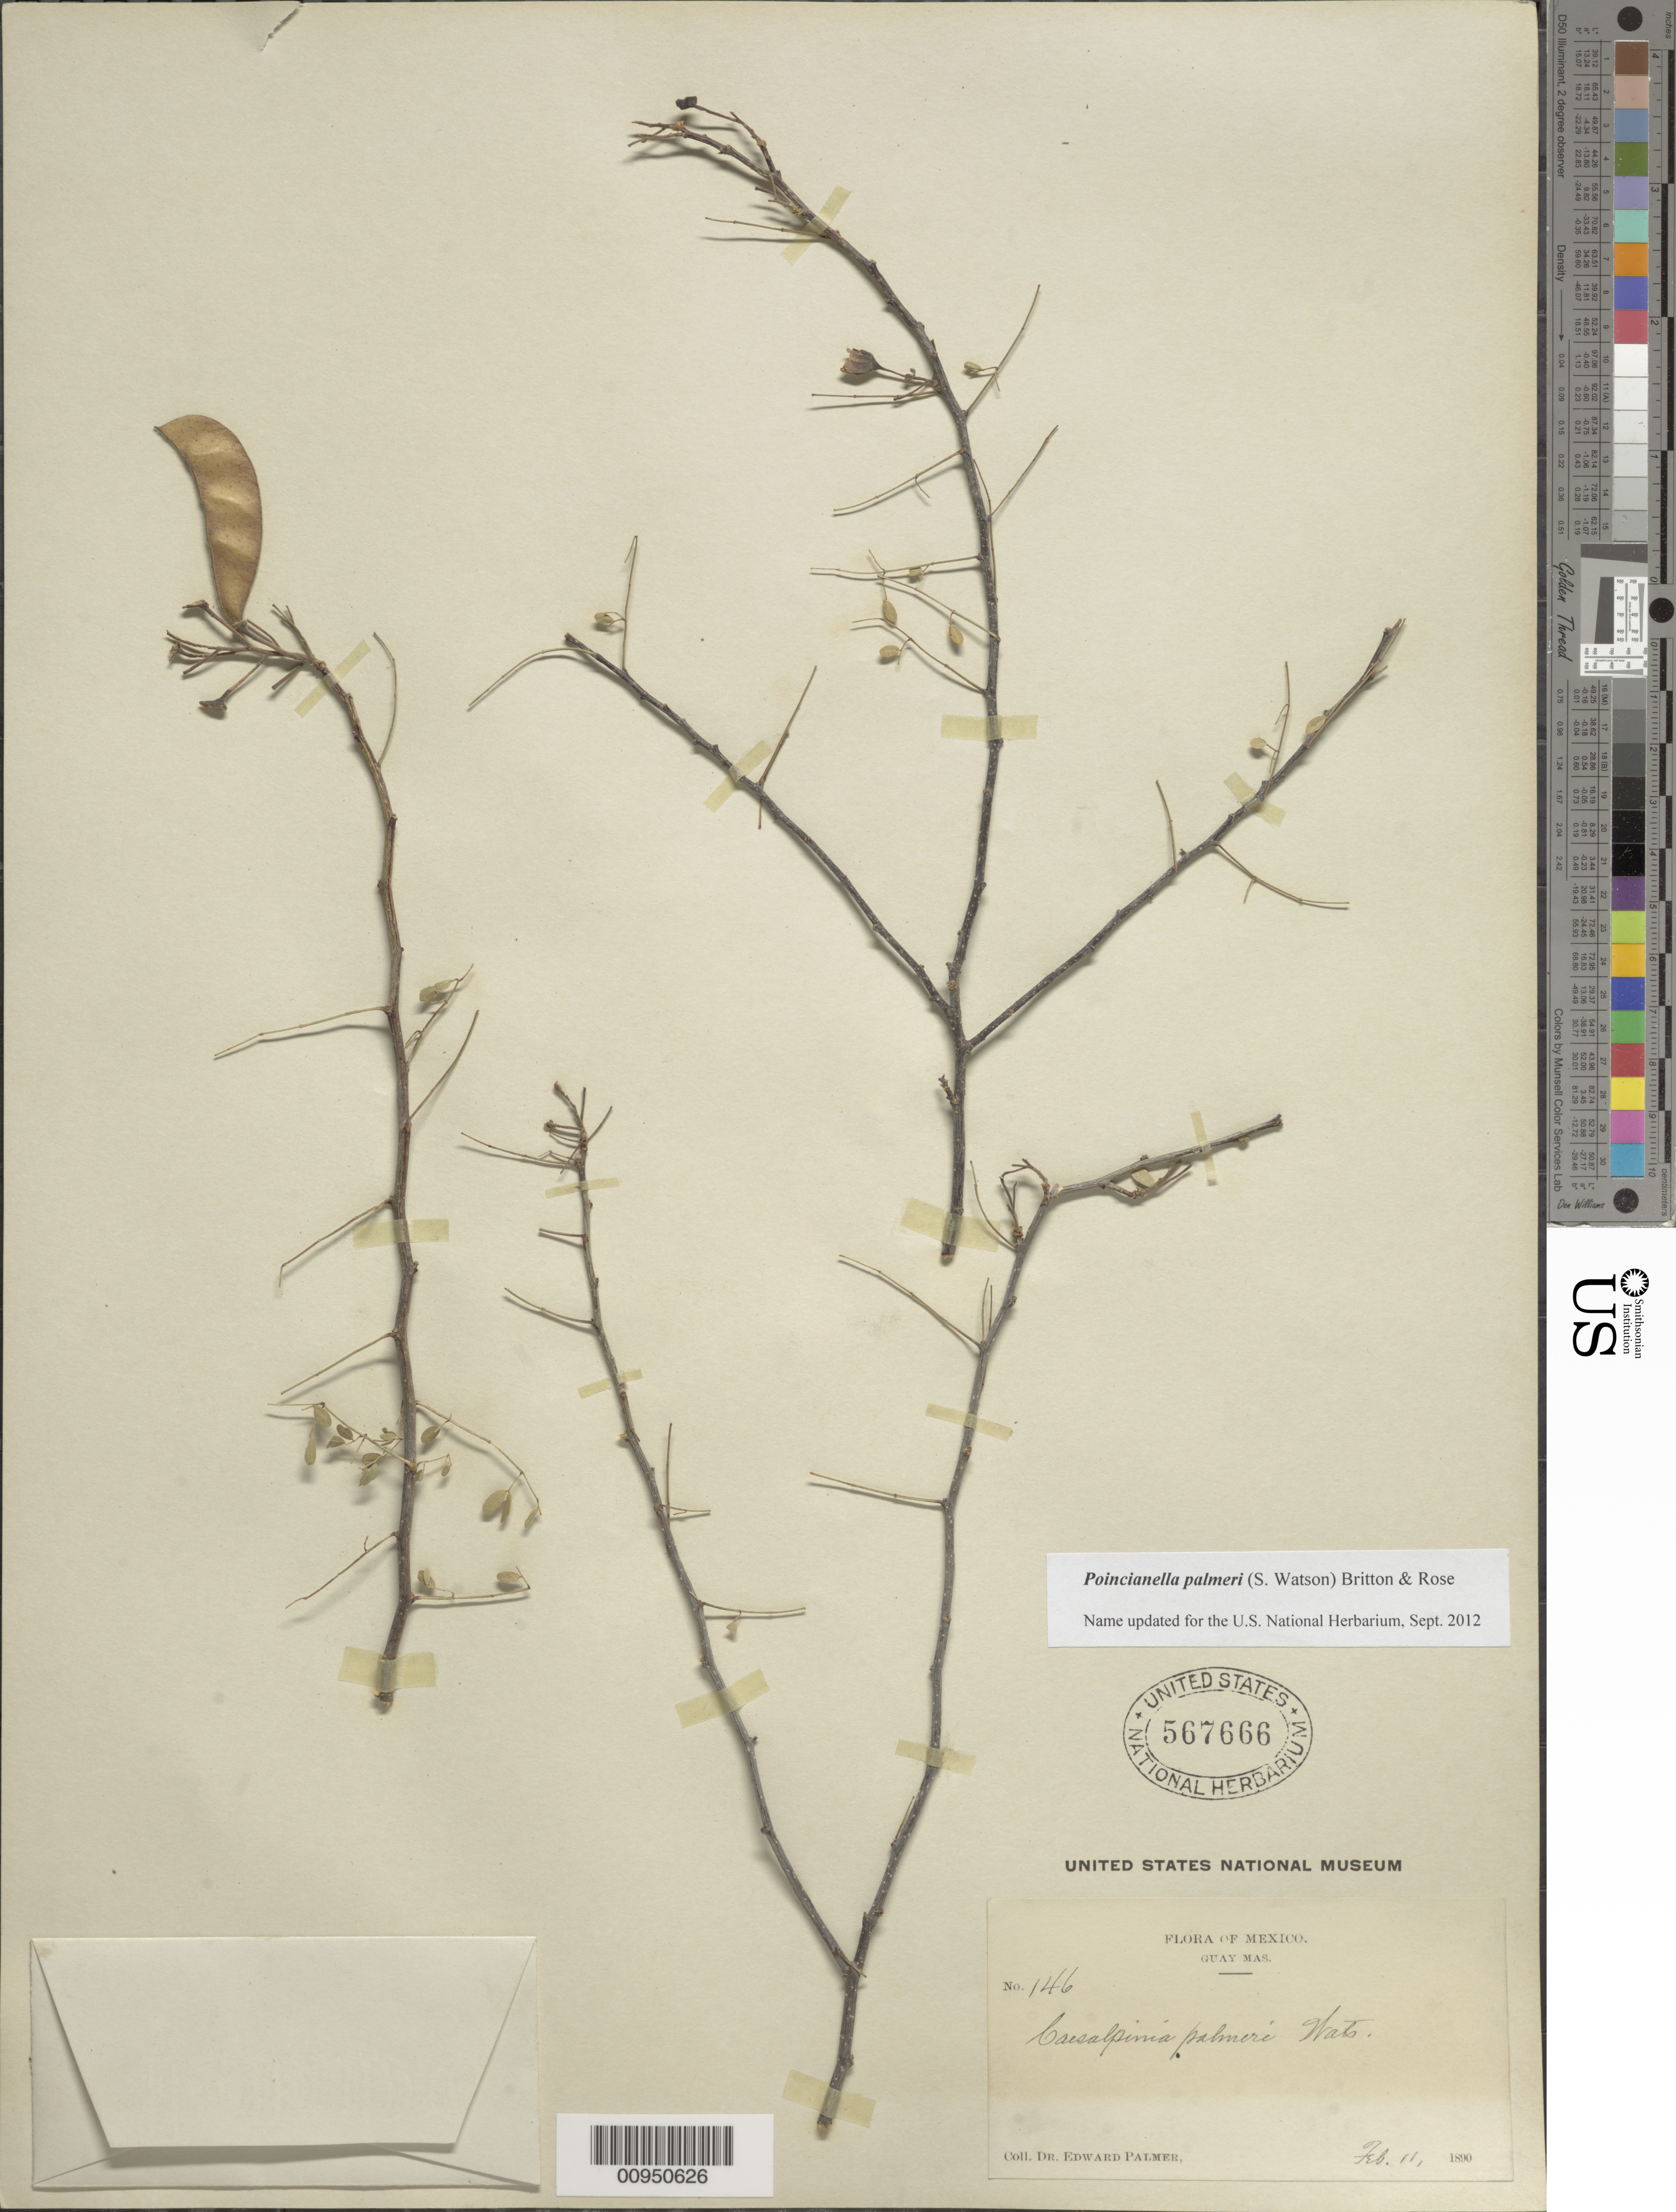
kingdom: Plantae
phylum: Tracheophyta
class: Magnoliopsida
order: Fabales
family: Fabaceae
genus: Erythrostemon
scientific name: Erythrostemon palmeri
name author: (S. Watson) Gagnon & G.P. Lewis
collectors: E. Palmer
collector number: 146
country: Mexico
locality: Guaymas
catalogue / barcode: US 567666